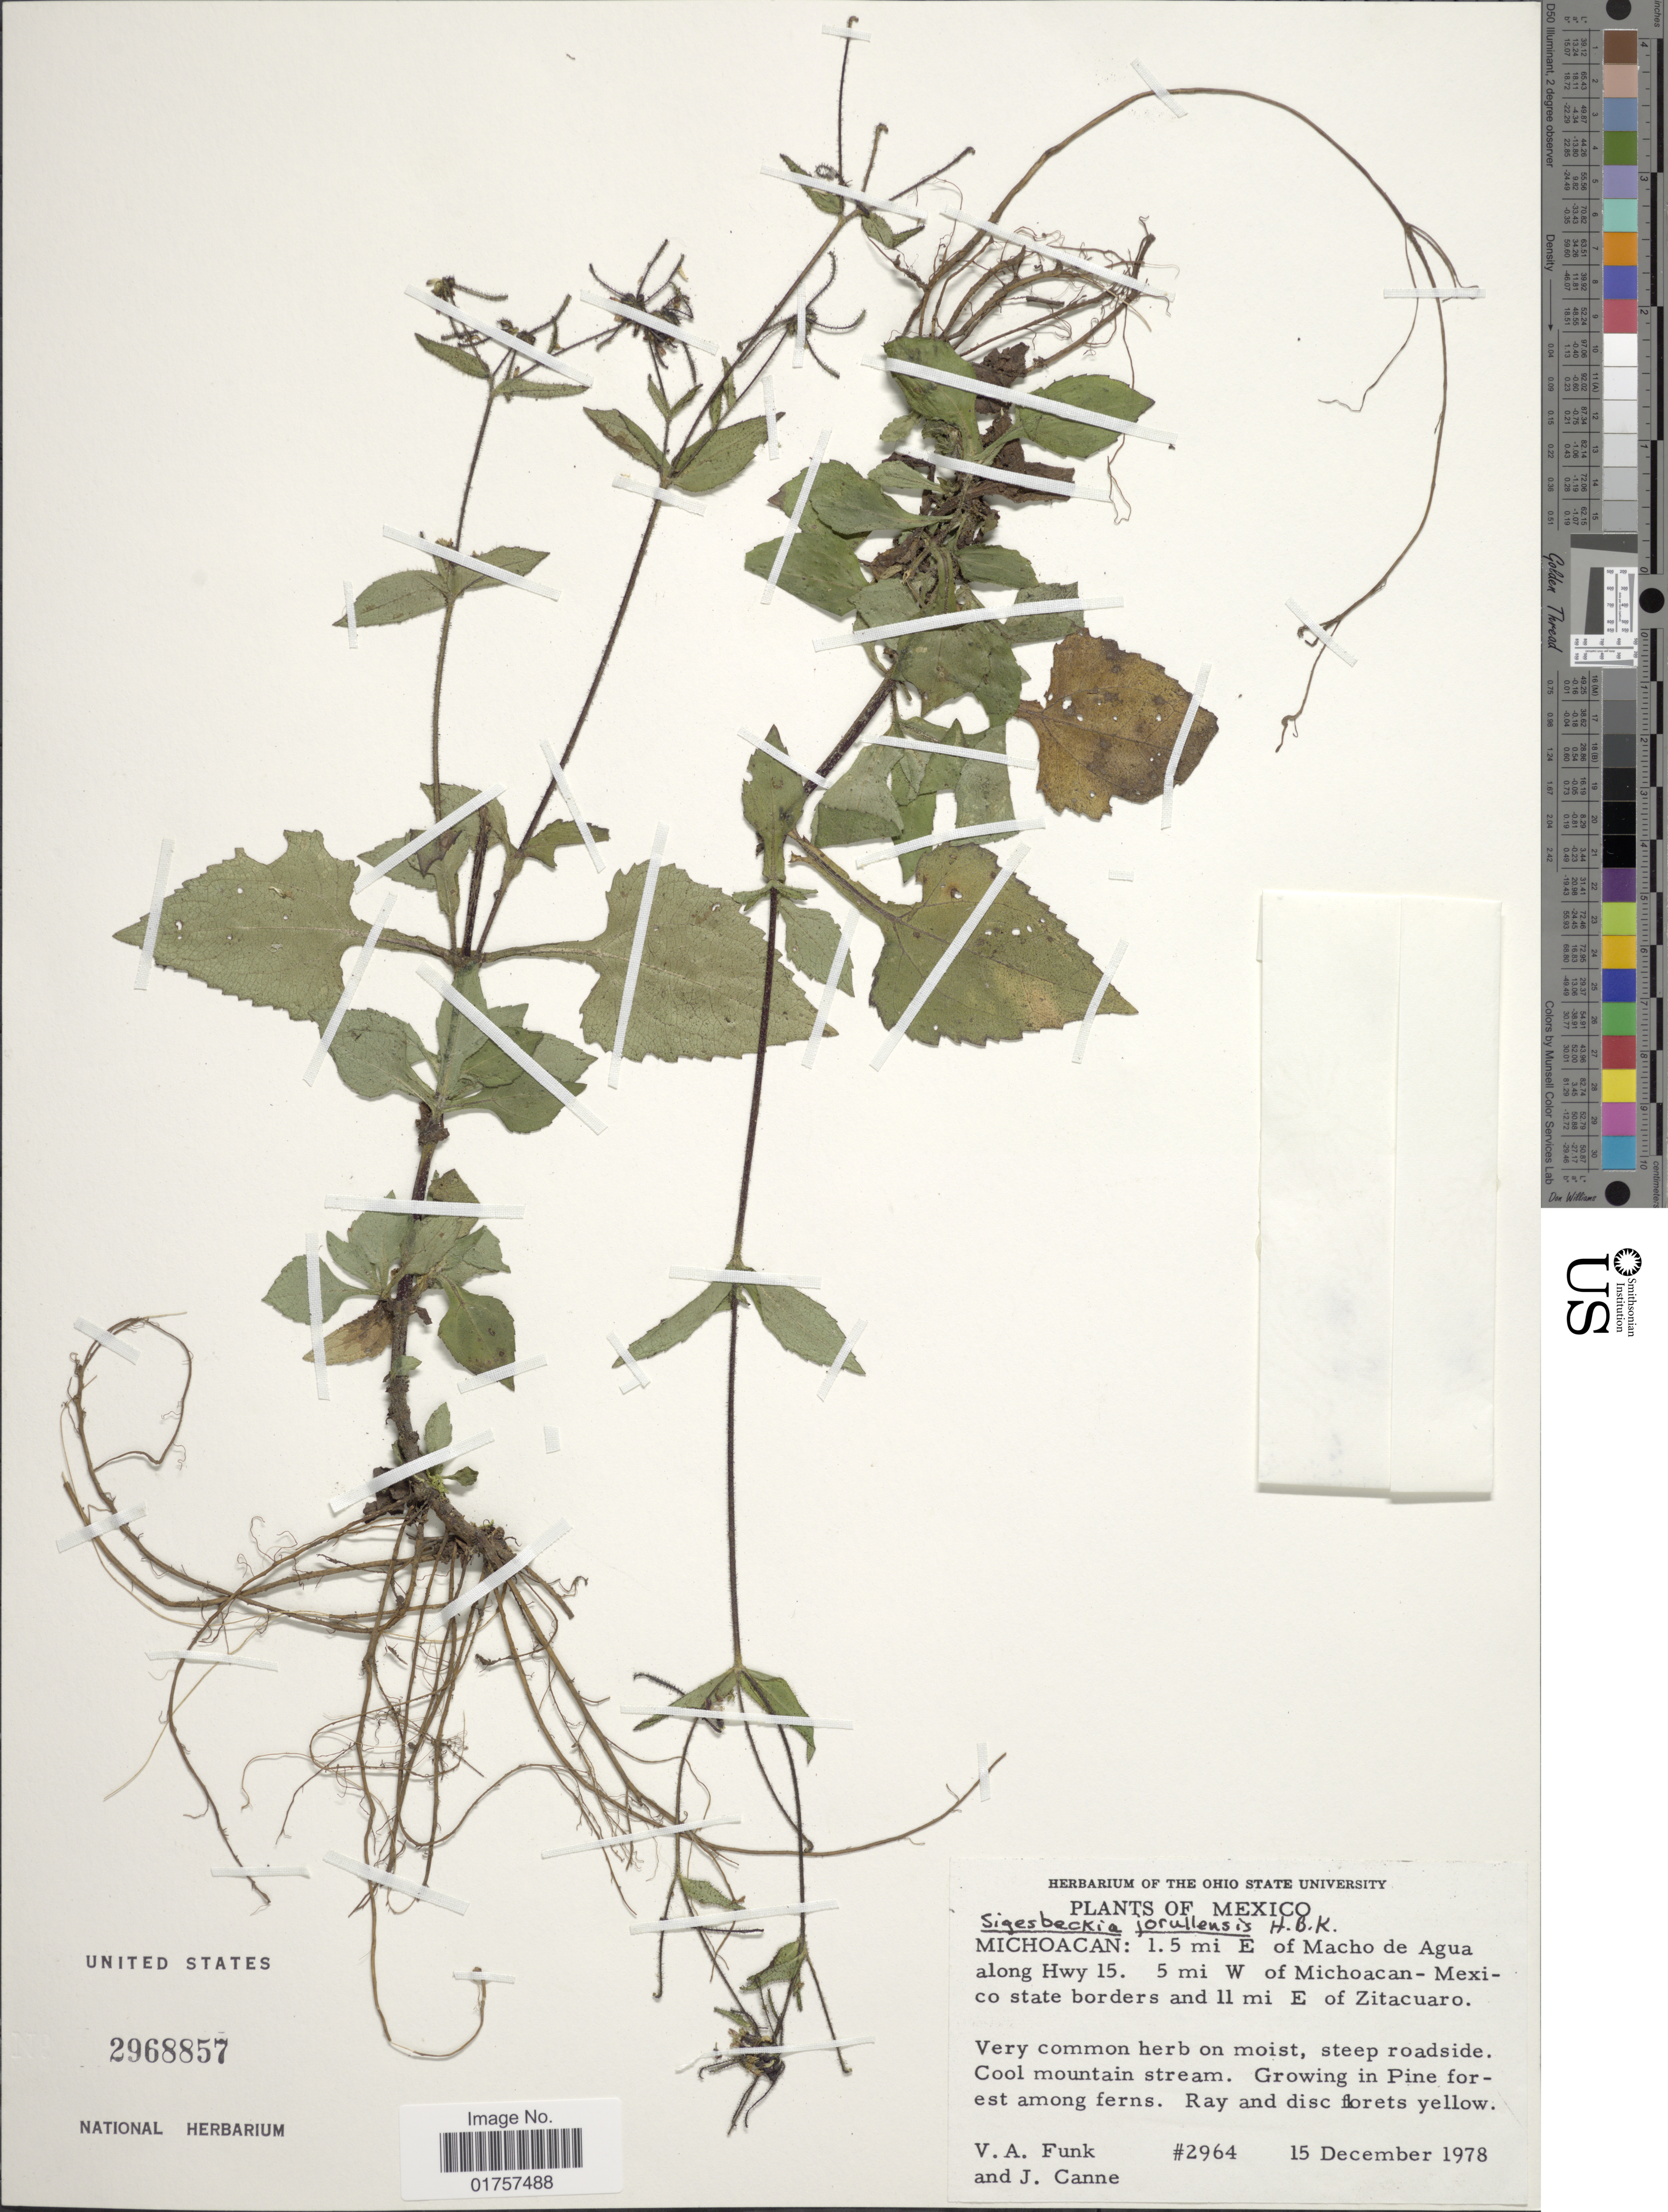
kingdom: Plantae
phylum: Tracheophyta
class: Magnoliopsida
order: Asterales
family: Asteraceae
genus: Sigesbeckia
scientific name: Sigesbeckia jorullensis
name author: Kunth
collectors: V. Funk & J. M. Canne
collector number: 2964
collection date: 1978-12-15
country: Mexico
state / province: Michoacán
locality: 1.5 mi E of Macho de Agua along Hwy. 15. 5 mi W of Michoacan-Mexico state borders and 11 mi E of Zitacuaro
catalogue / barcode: US 2968857